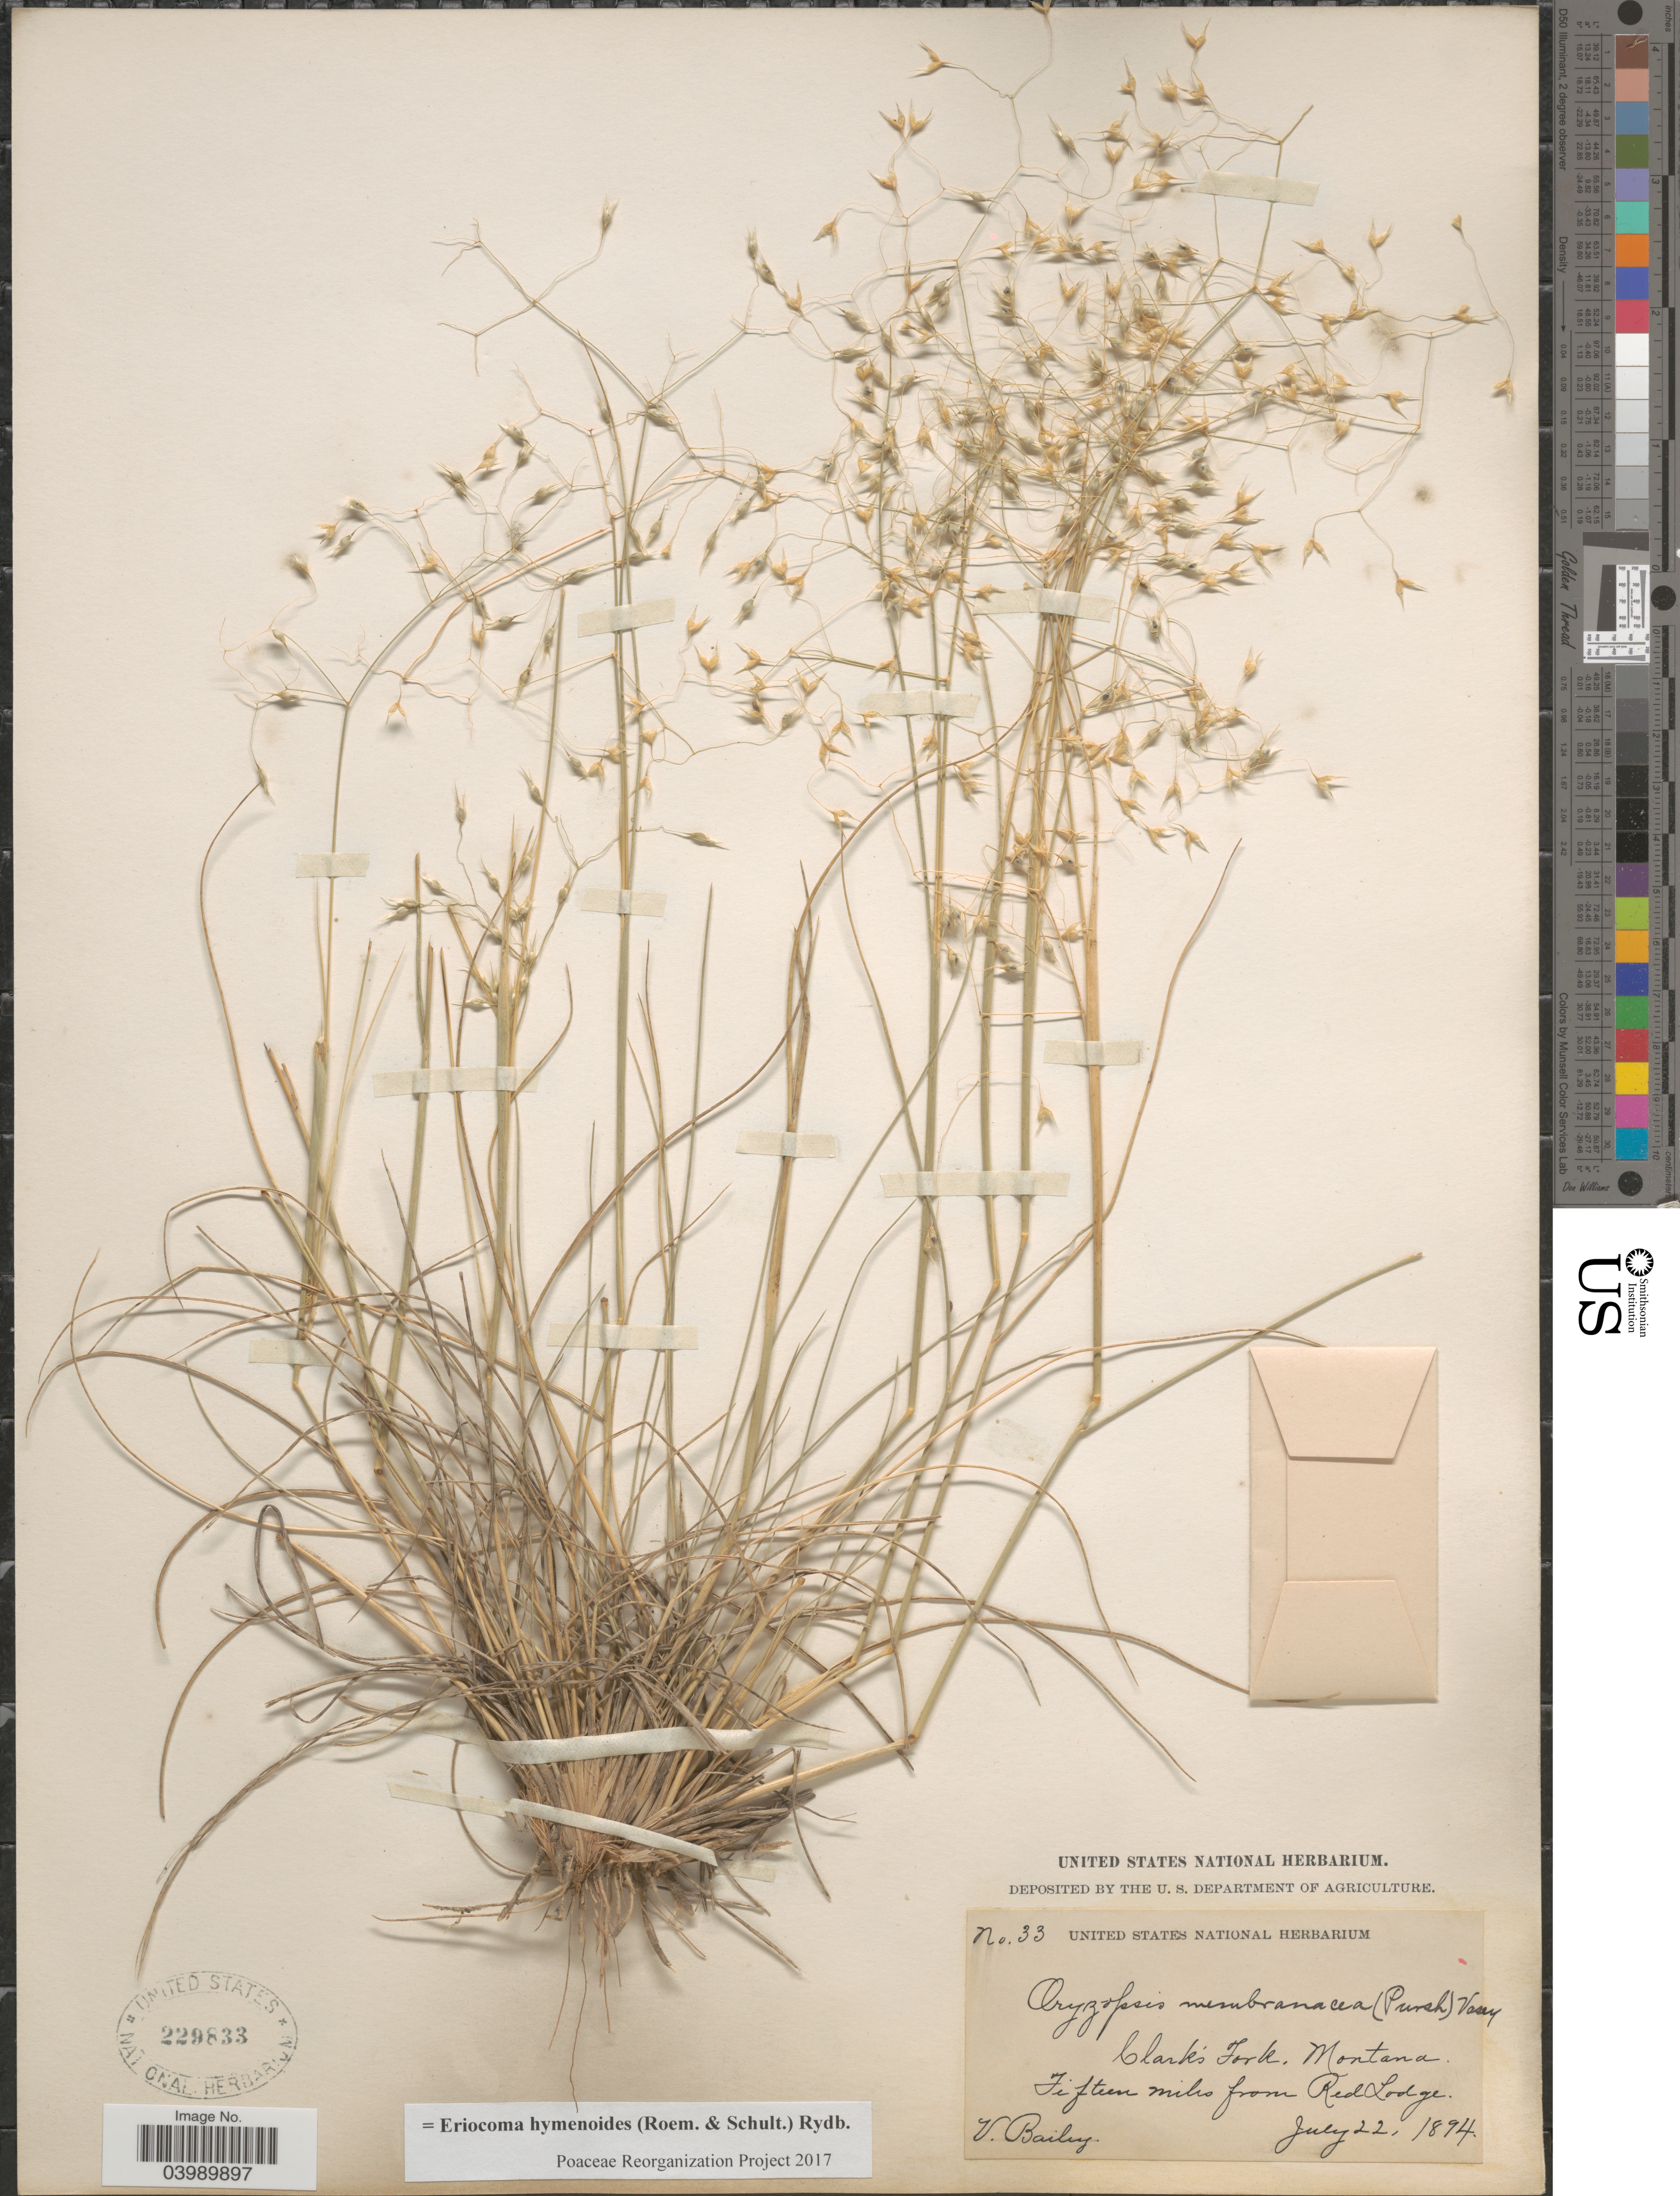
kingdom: Plantae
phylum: Tracheophyta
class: Liliopsida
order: Poales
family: Poaceae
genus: Eriocoma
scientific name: Eriocoma hymenoides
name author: (Roem. & Schult.) Rydb.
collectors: V. L. Bailey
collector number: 33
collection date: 1894-07-22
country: United States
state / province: Montana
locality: Clark's Fork. Fifteen miles from Red Lodge.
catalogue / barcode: US 229833